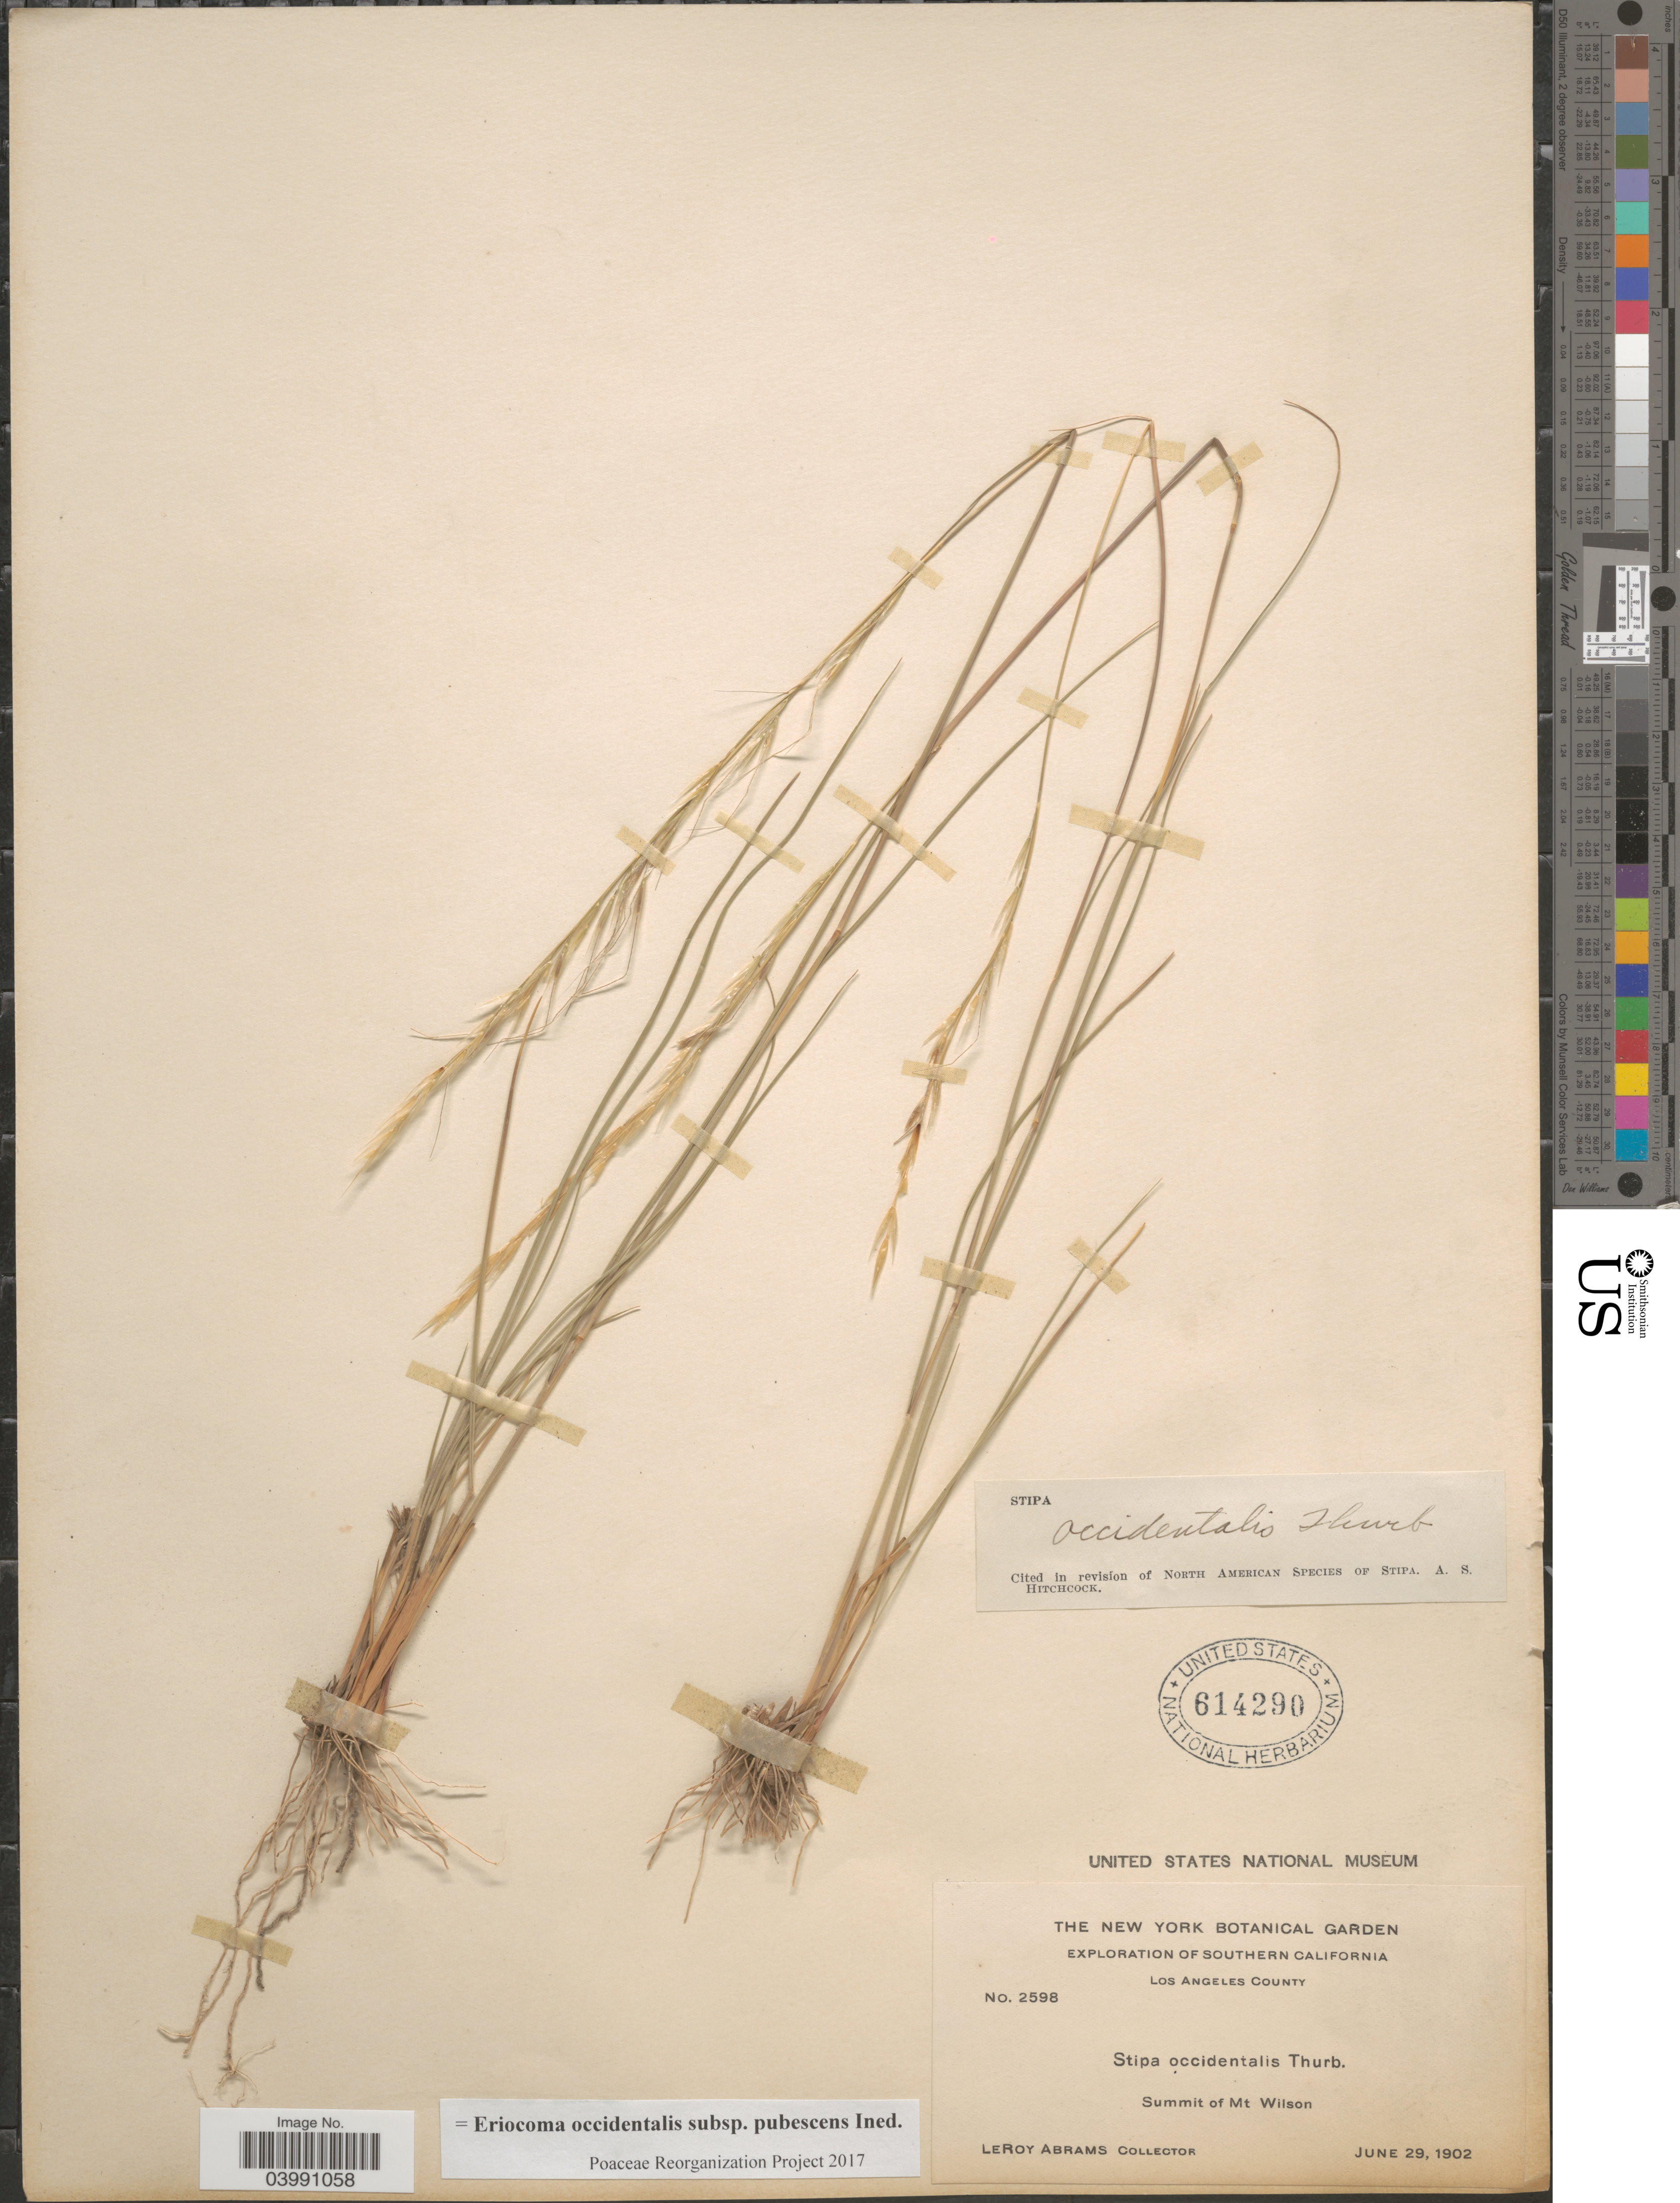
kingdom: Plantae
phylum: Tracheophyta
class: Liliopsida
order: Poales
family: Poaceae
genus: Eriocoma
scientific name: Eriocoma occidentalis subsp. pubescens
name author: (Vasey) Romasch.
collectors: L. Abrams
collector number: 2598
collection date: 1902-06-29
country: United States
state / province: California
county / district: Los Angeles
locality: Southern California. Los Angeles County. Summit of Mt Wilson.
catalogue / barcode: US 614290